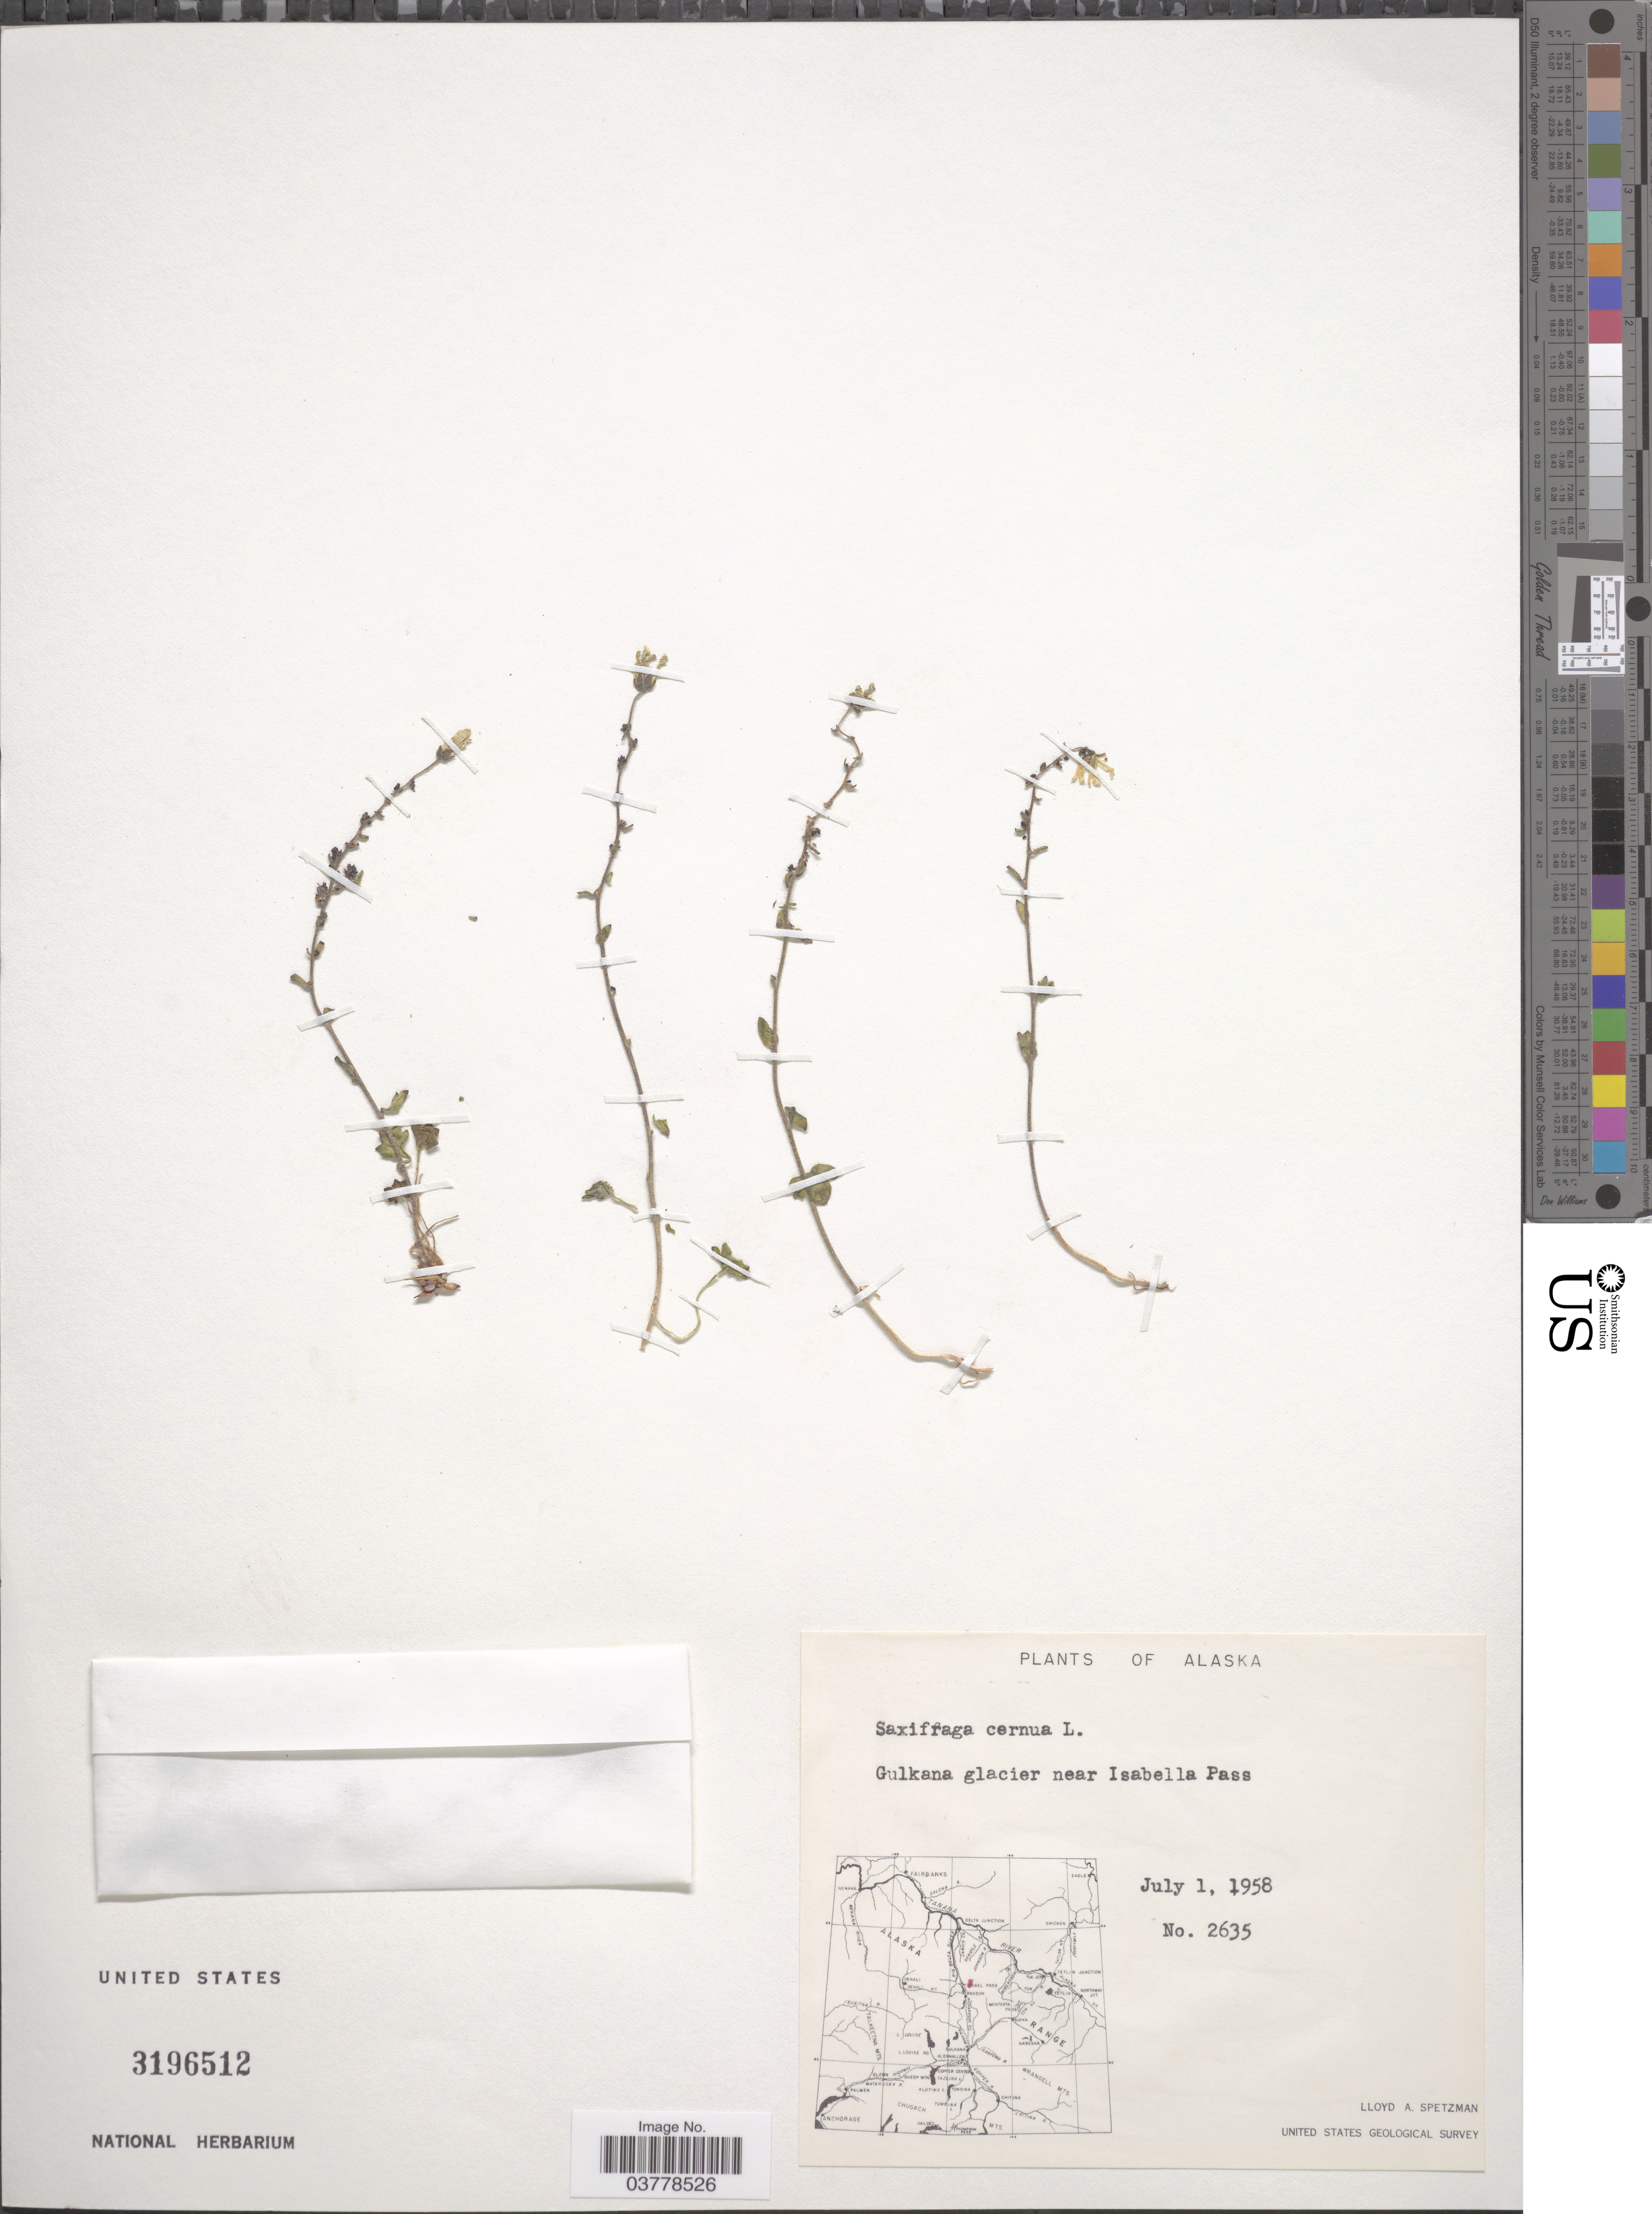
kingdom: Plantae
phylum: Tracheophyta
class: Magnoliopsida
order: Saxifragales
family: Saxifragaceae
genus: Saxifraga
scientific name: Saxifraga cernua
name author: L.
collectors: L. Spetzman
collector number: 2635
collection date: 1958-07-01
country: United States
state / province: Alaska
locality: Gulkana glacier near Isabella Pass.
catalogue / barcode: US 3196512